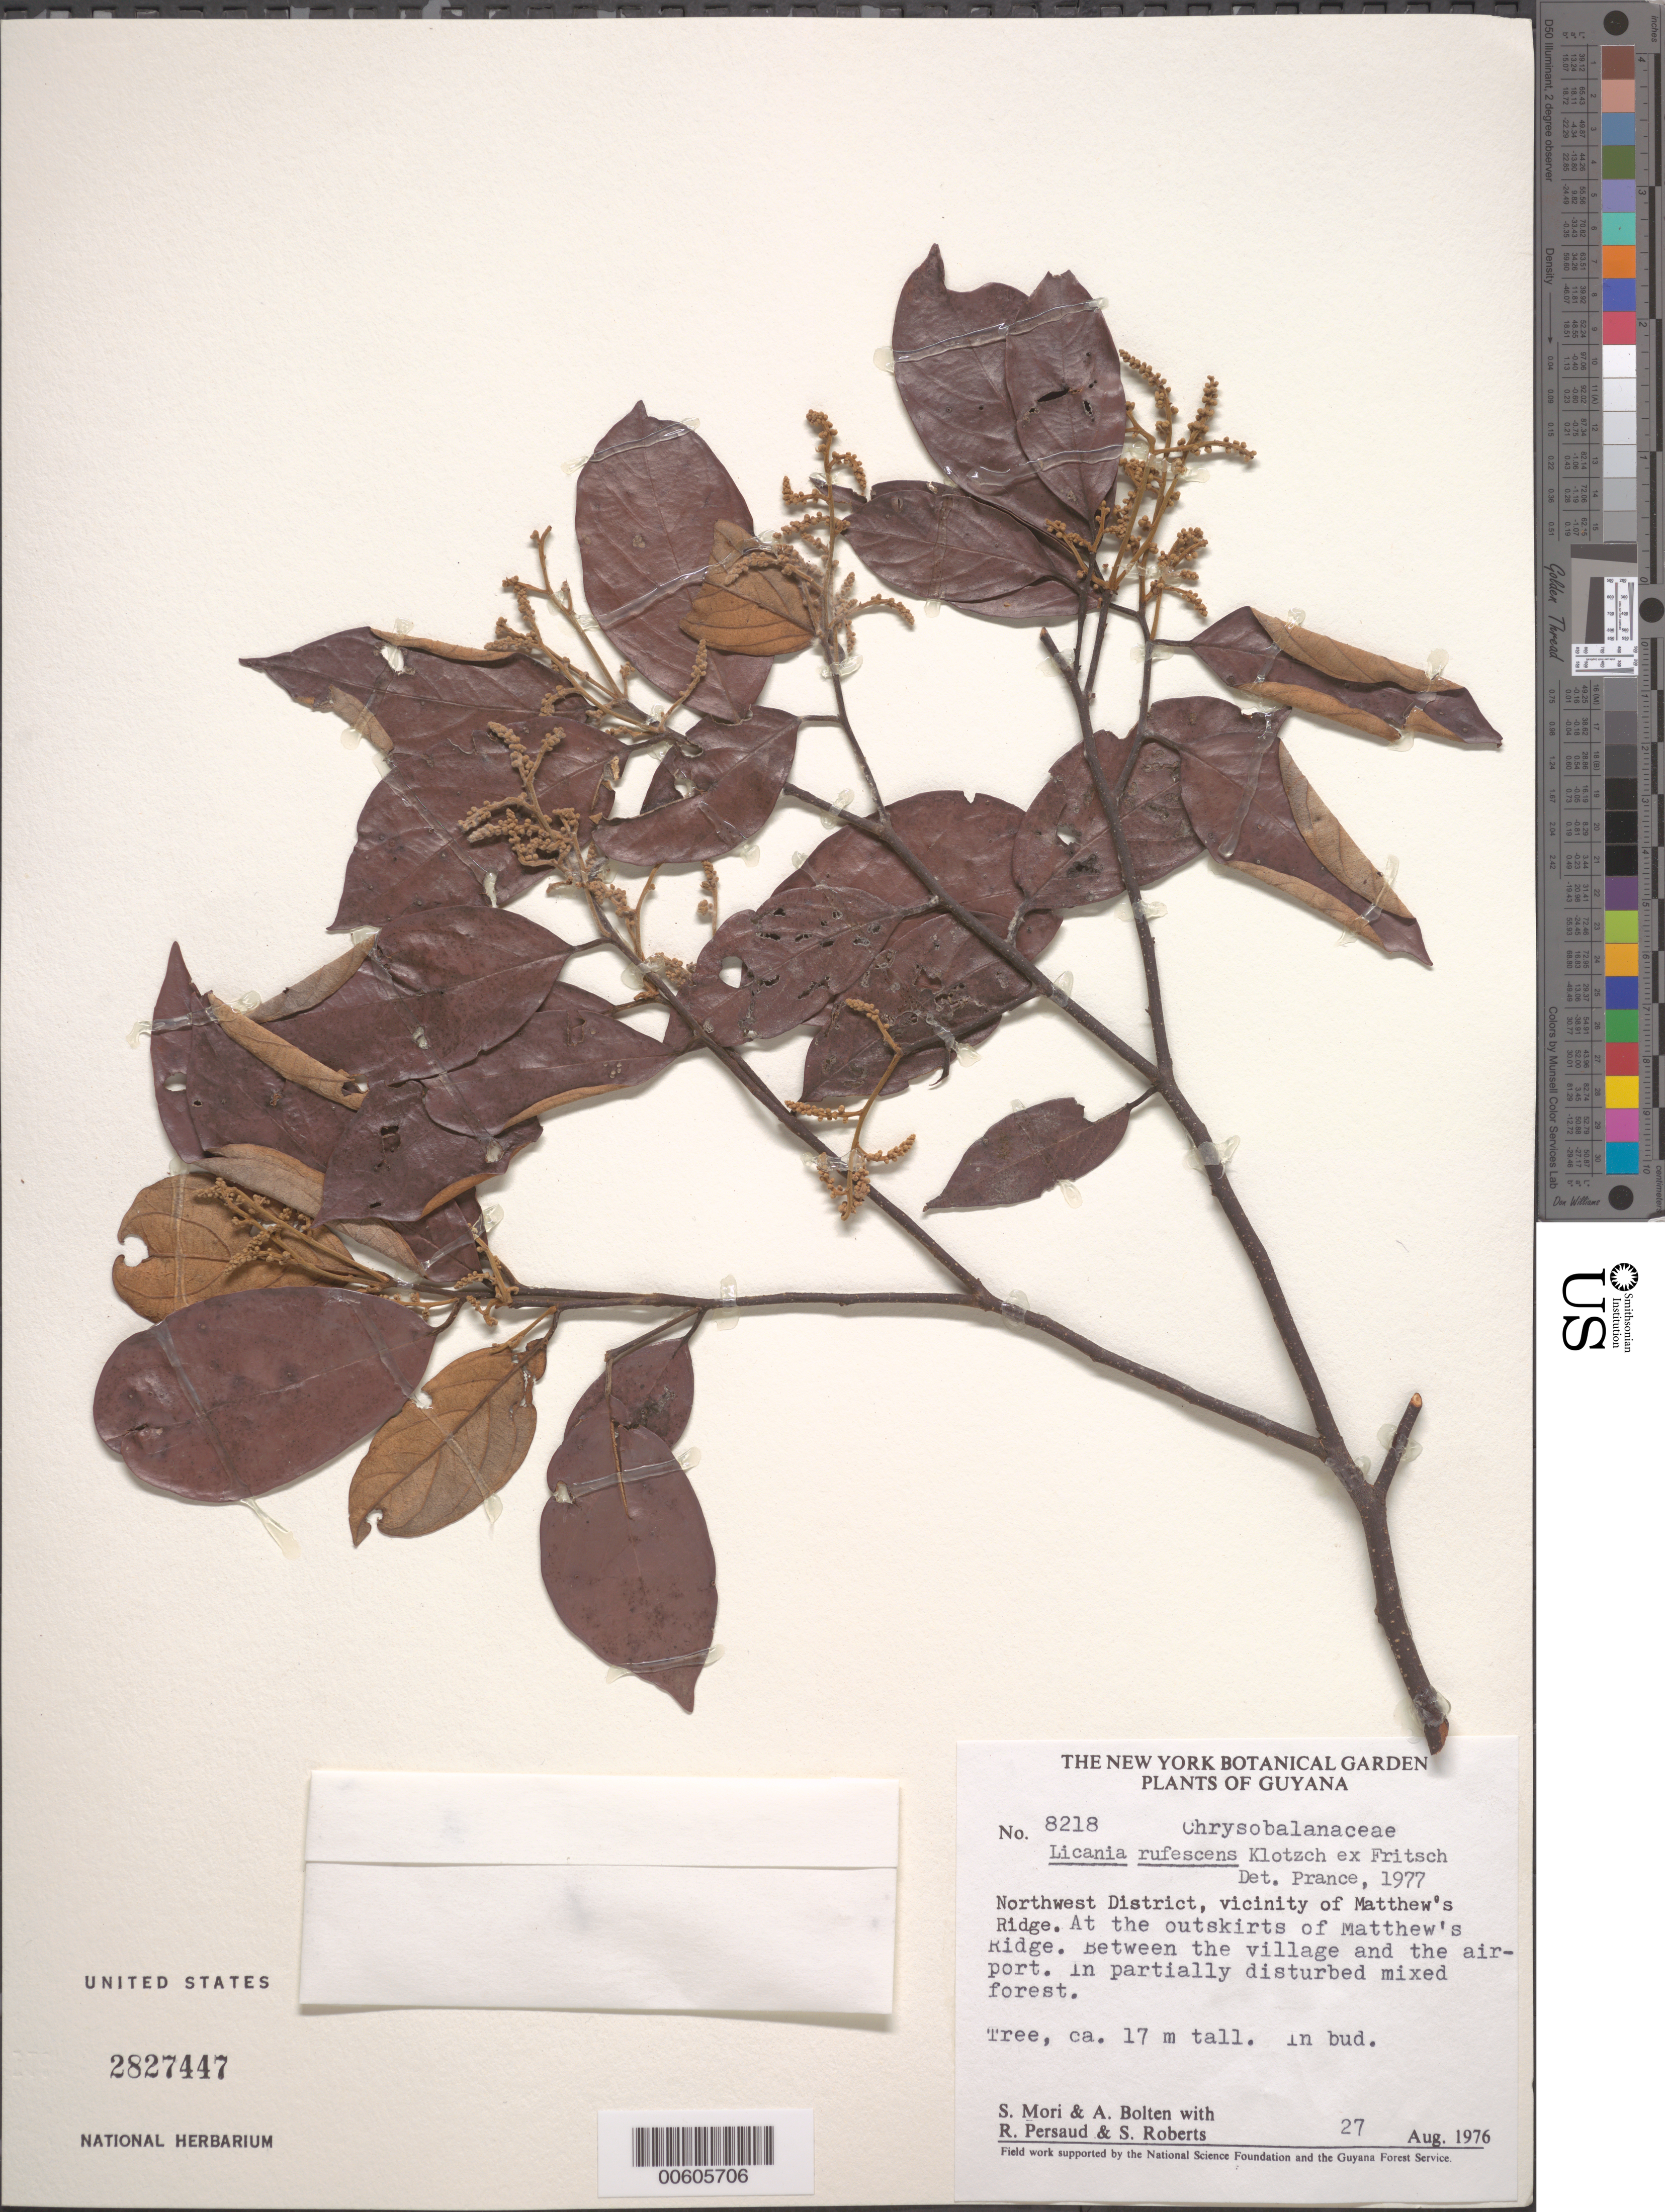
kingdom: Plantae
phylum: Tracheophyta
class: Magnoliopsida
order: Malpighiales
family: Chrysobalanaceae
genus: Licania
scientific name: Licania rufescens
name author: Klotzsch ex Fritsch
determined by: Prance, G. T.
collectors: S. Mori, A. Bolten, R. Persaud, R. Boyan, S. Roberts, R. Jugernauth & S. Dwarka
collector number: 8218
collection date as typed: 27-Aug-76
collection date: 1976-08-27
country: Guyana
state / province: Barima-Waini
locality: Matthew's Ridge, outskirts, betw. village and airport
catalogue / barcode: US 2827447